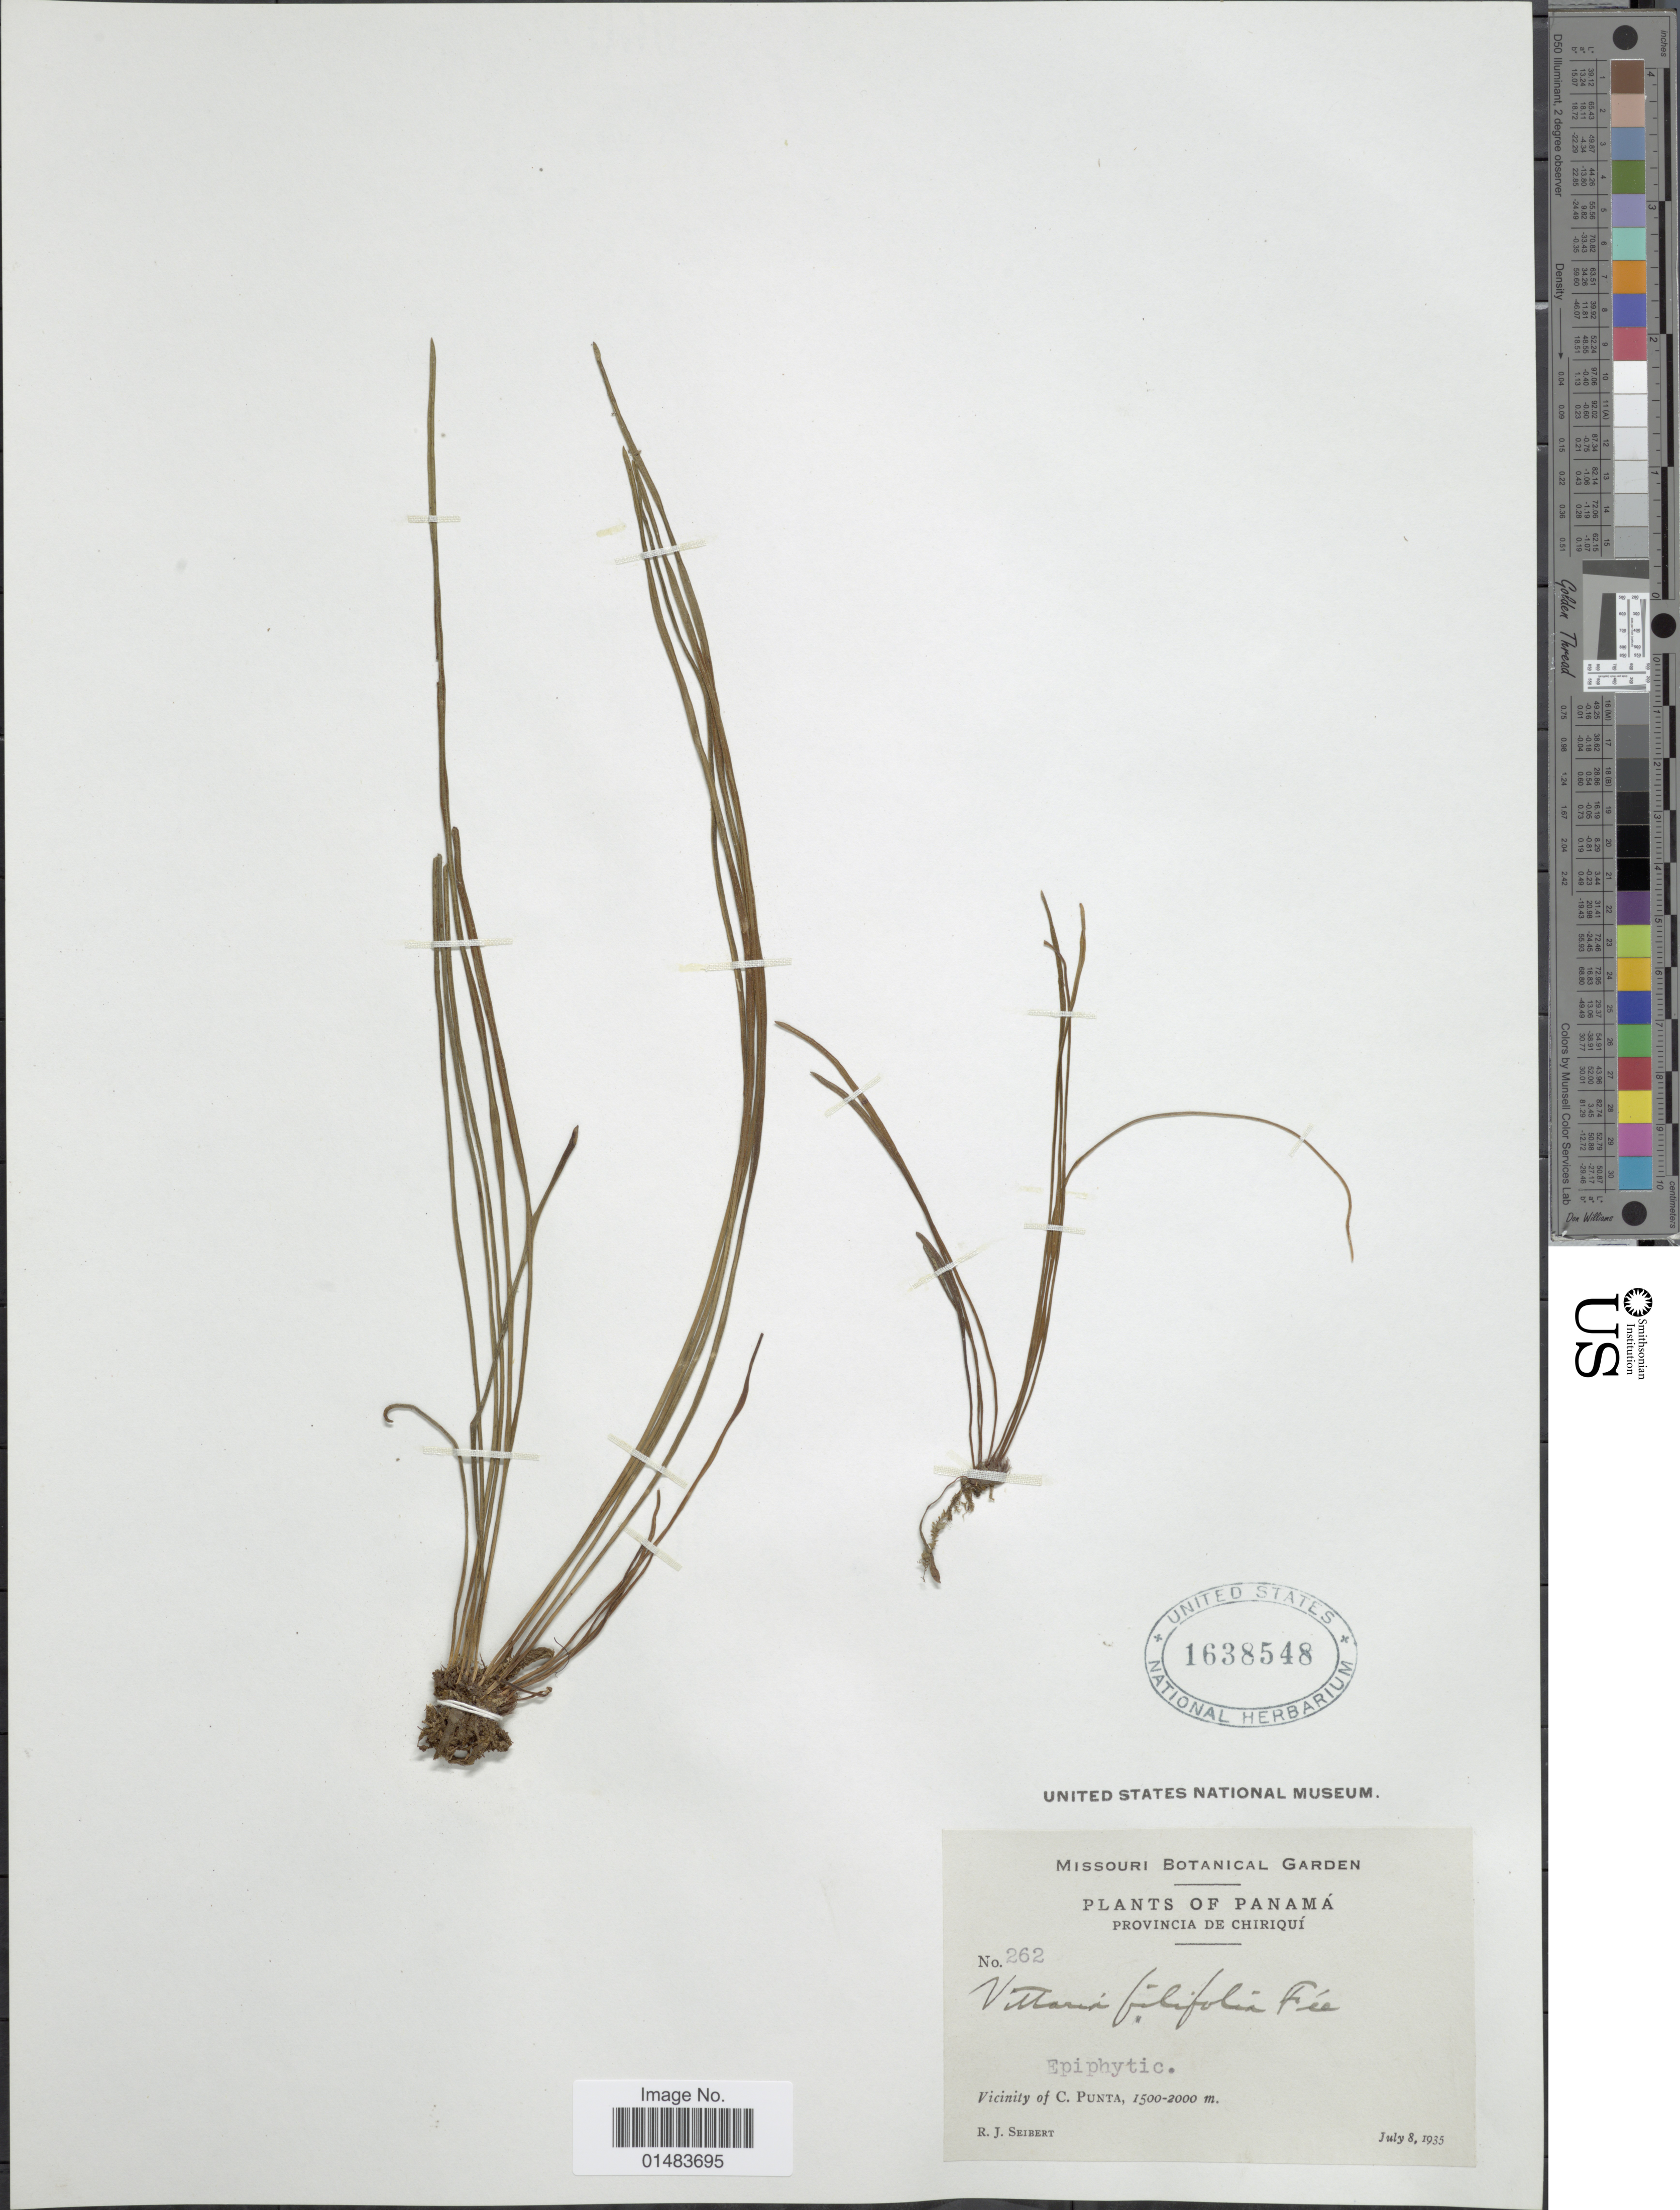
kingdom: Plantae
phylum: Tracheophyta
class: Polypodiopsida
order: Polypodiales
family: Pteridaceae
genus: Vittaria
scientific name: Vittaria graminifolia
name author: Kaulf.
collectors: R. J. Seibert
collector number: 262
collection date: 1935-07-08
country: Panama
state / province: Chiriqui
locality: Plants of Panama, Epiphytic, Vicinity of C. Punta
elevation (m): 1500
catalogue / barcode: US 1638548